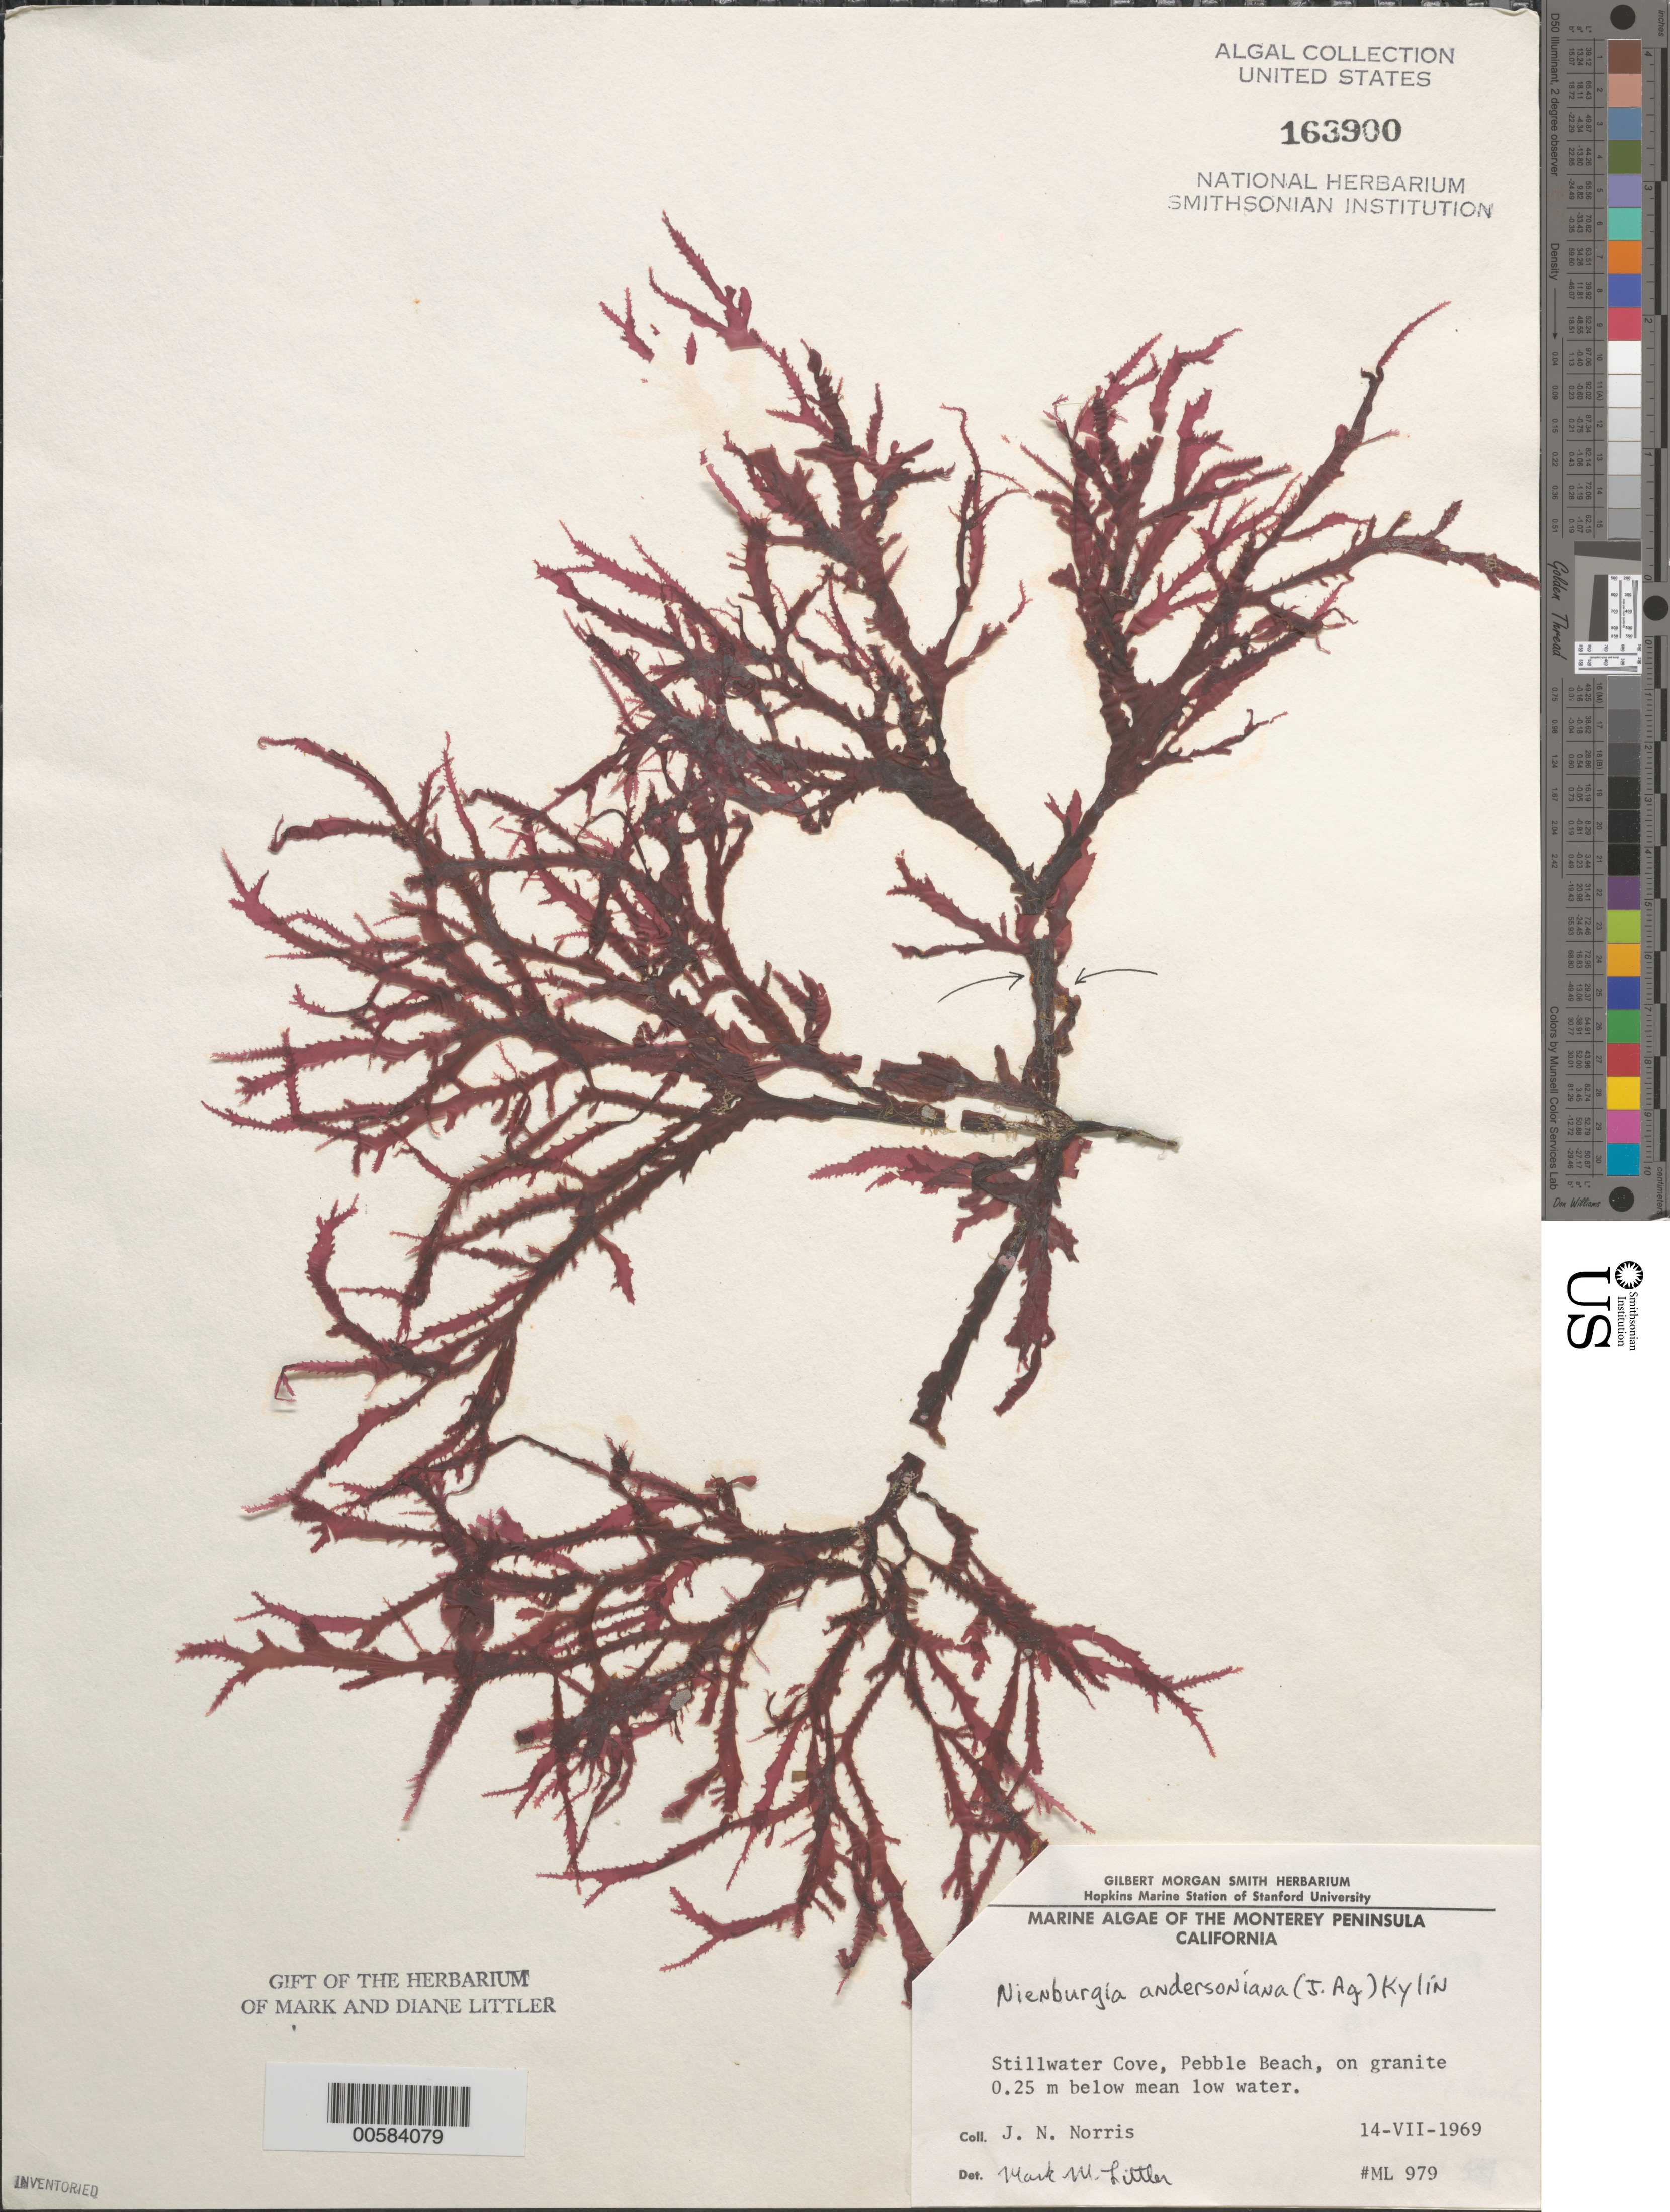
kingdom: Plantae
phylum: Rhodophyta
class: Florideophyceae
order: Ceramiales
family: Delesseriaceae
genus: Nienburgia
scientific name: Nienburgia andersoniana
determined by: Littler, M. M.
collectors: J. N. Norris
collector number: ML 979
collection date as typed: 14 Jul 1969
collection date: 1969-07-14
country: United States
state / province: California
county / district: Monterey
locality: Stillwater Cove, Pebble Beach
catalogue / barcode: US 163900